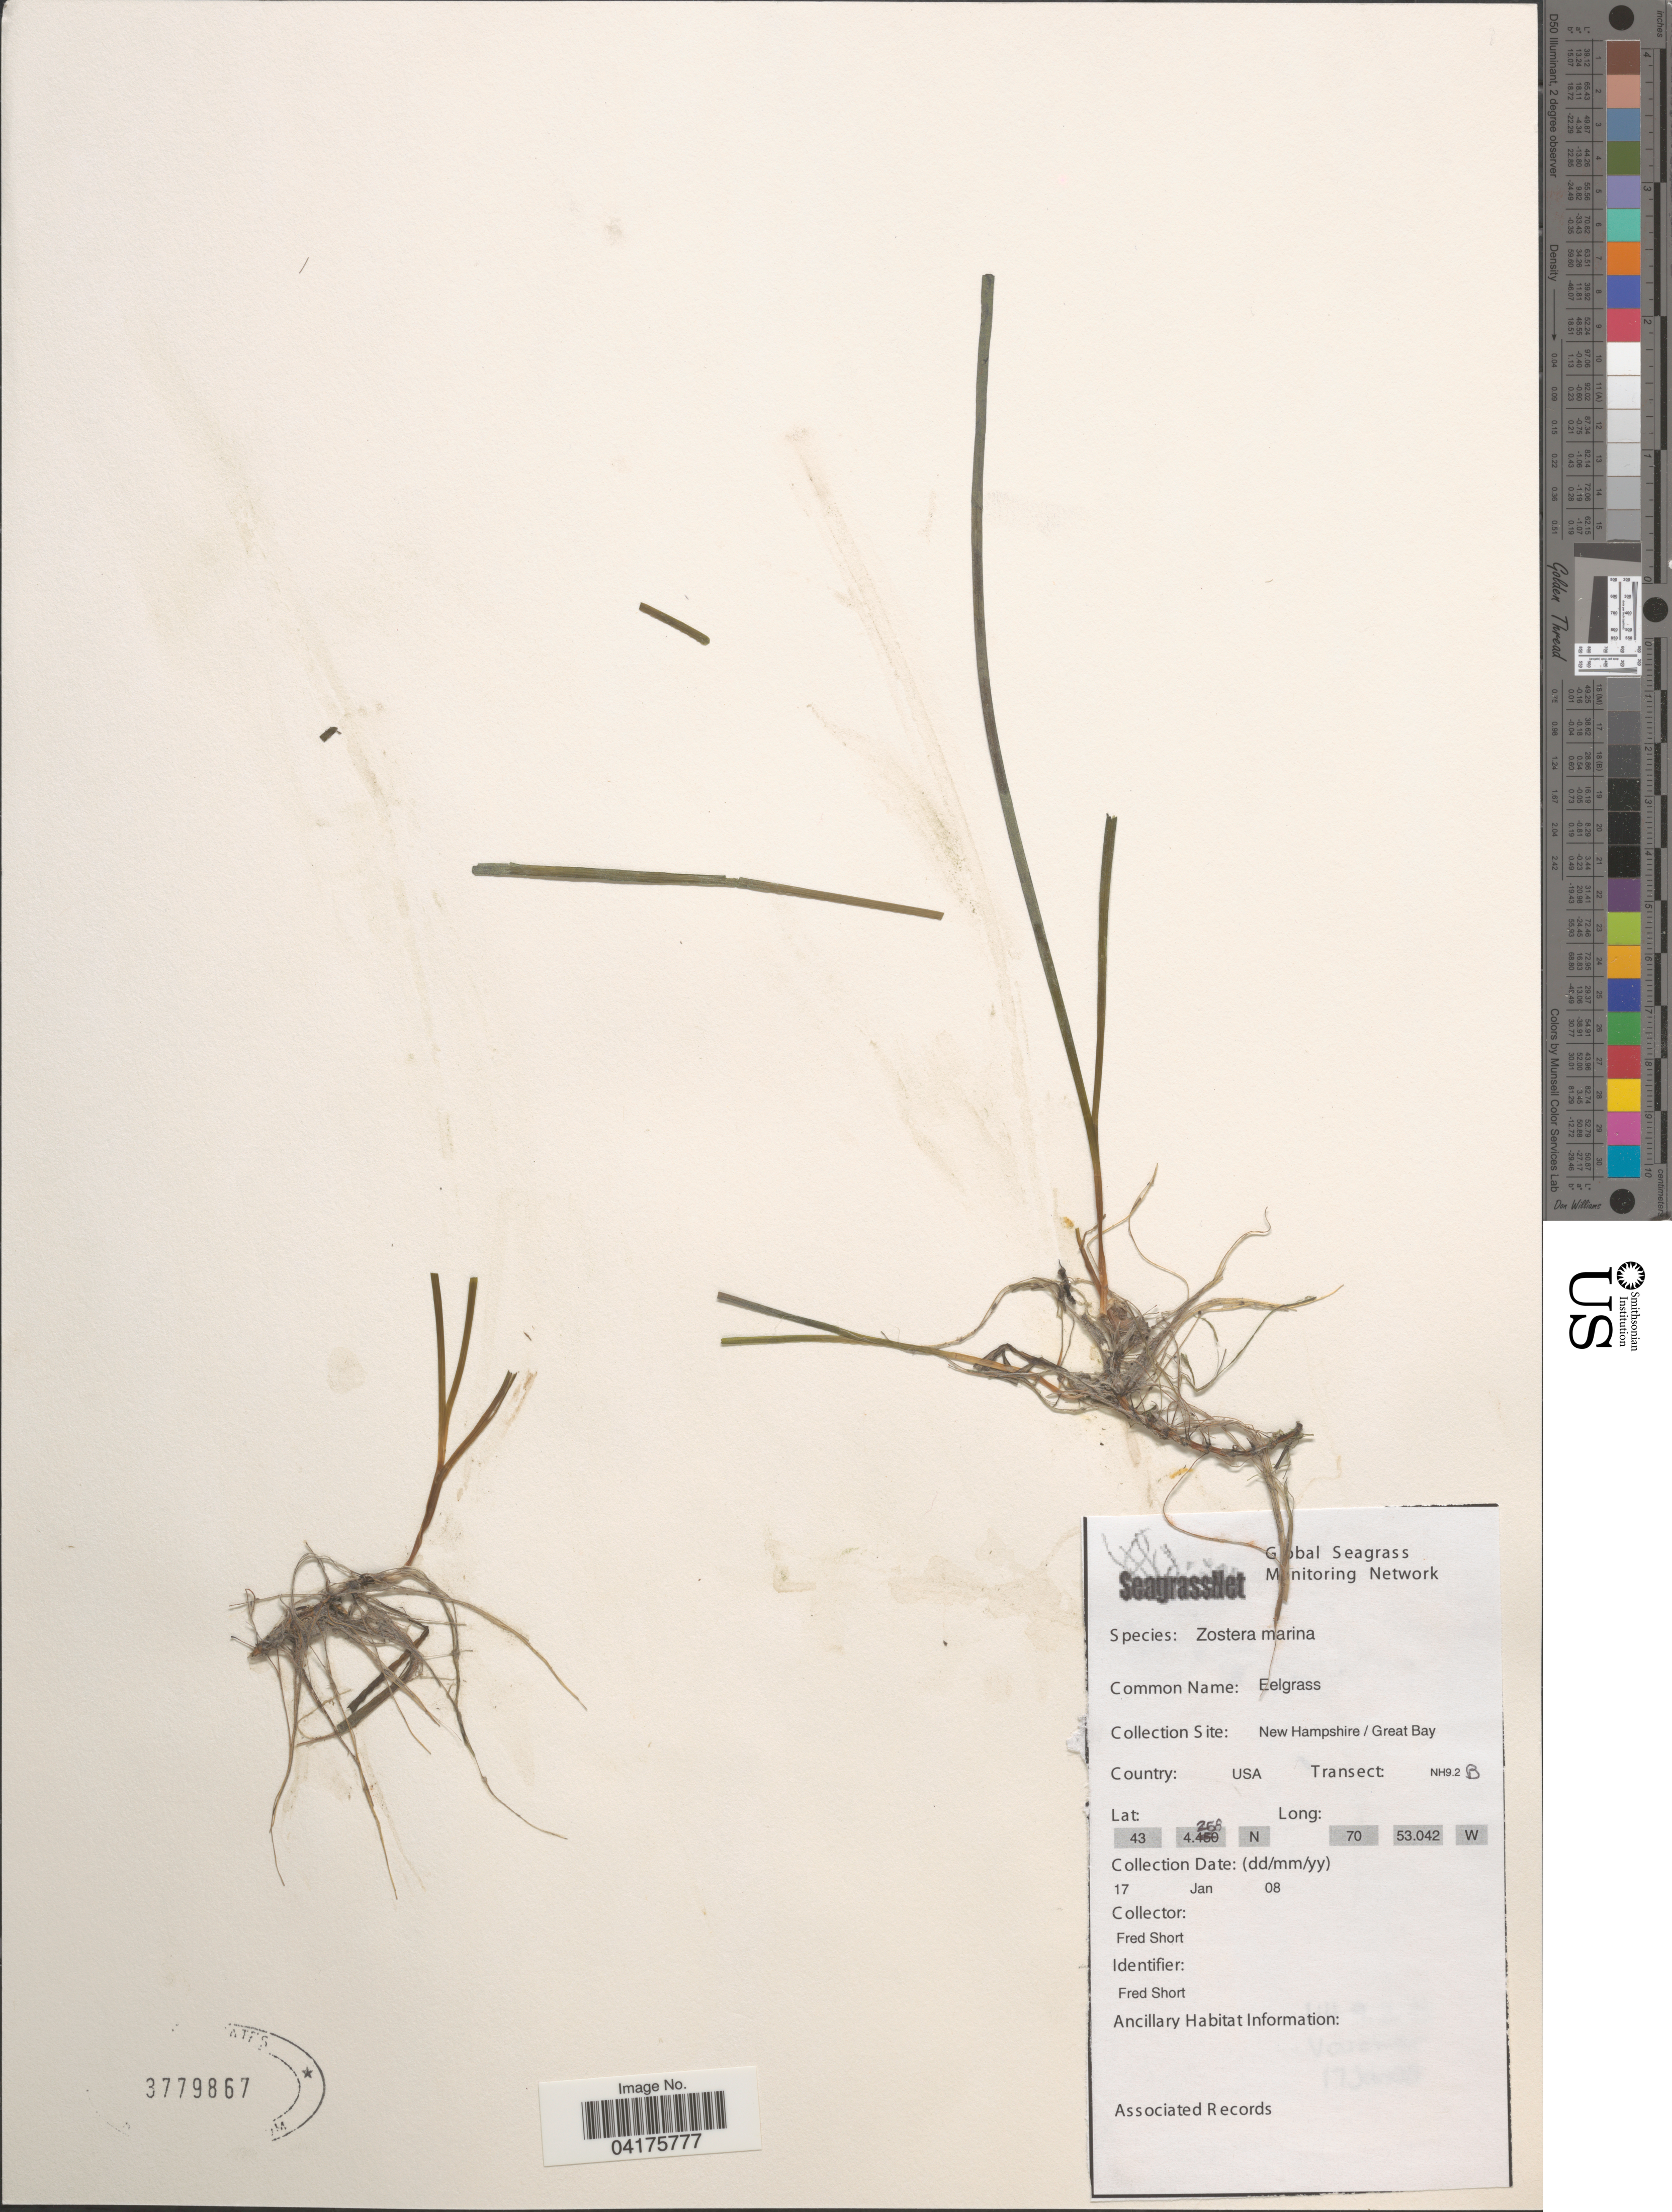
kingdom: Plantae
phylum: Tracheophyta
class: Liliopsida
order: Alismatales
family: Zosteraceae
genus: Zostera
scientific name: Zostera marina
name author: L.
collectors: F. Short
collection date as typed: Transcribed d/m/y: 17/1/8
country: United States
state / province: New Hampshire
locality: Great Bay.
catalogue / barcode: US 3779867